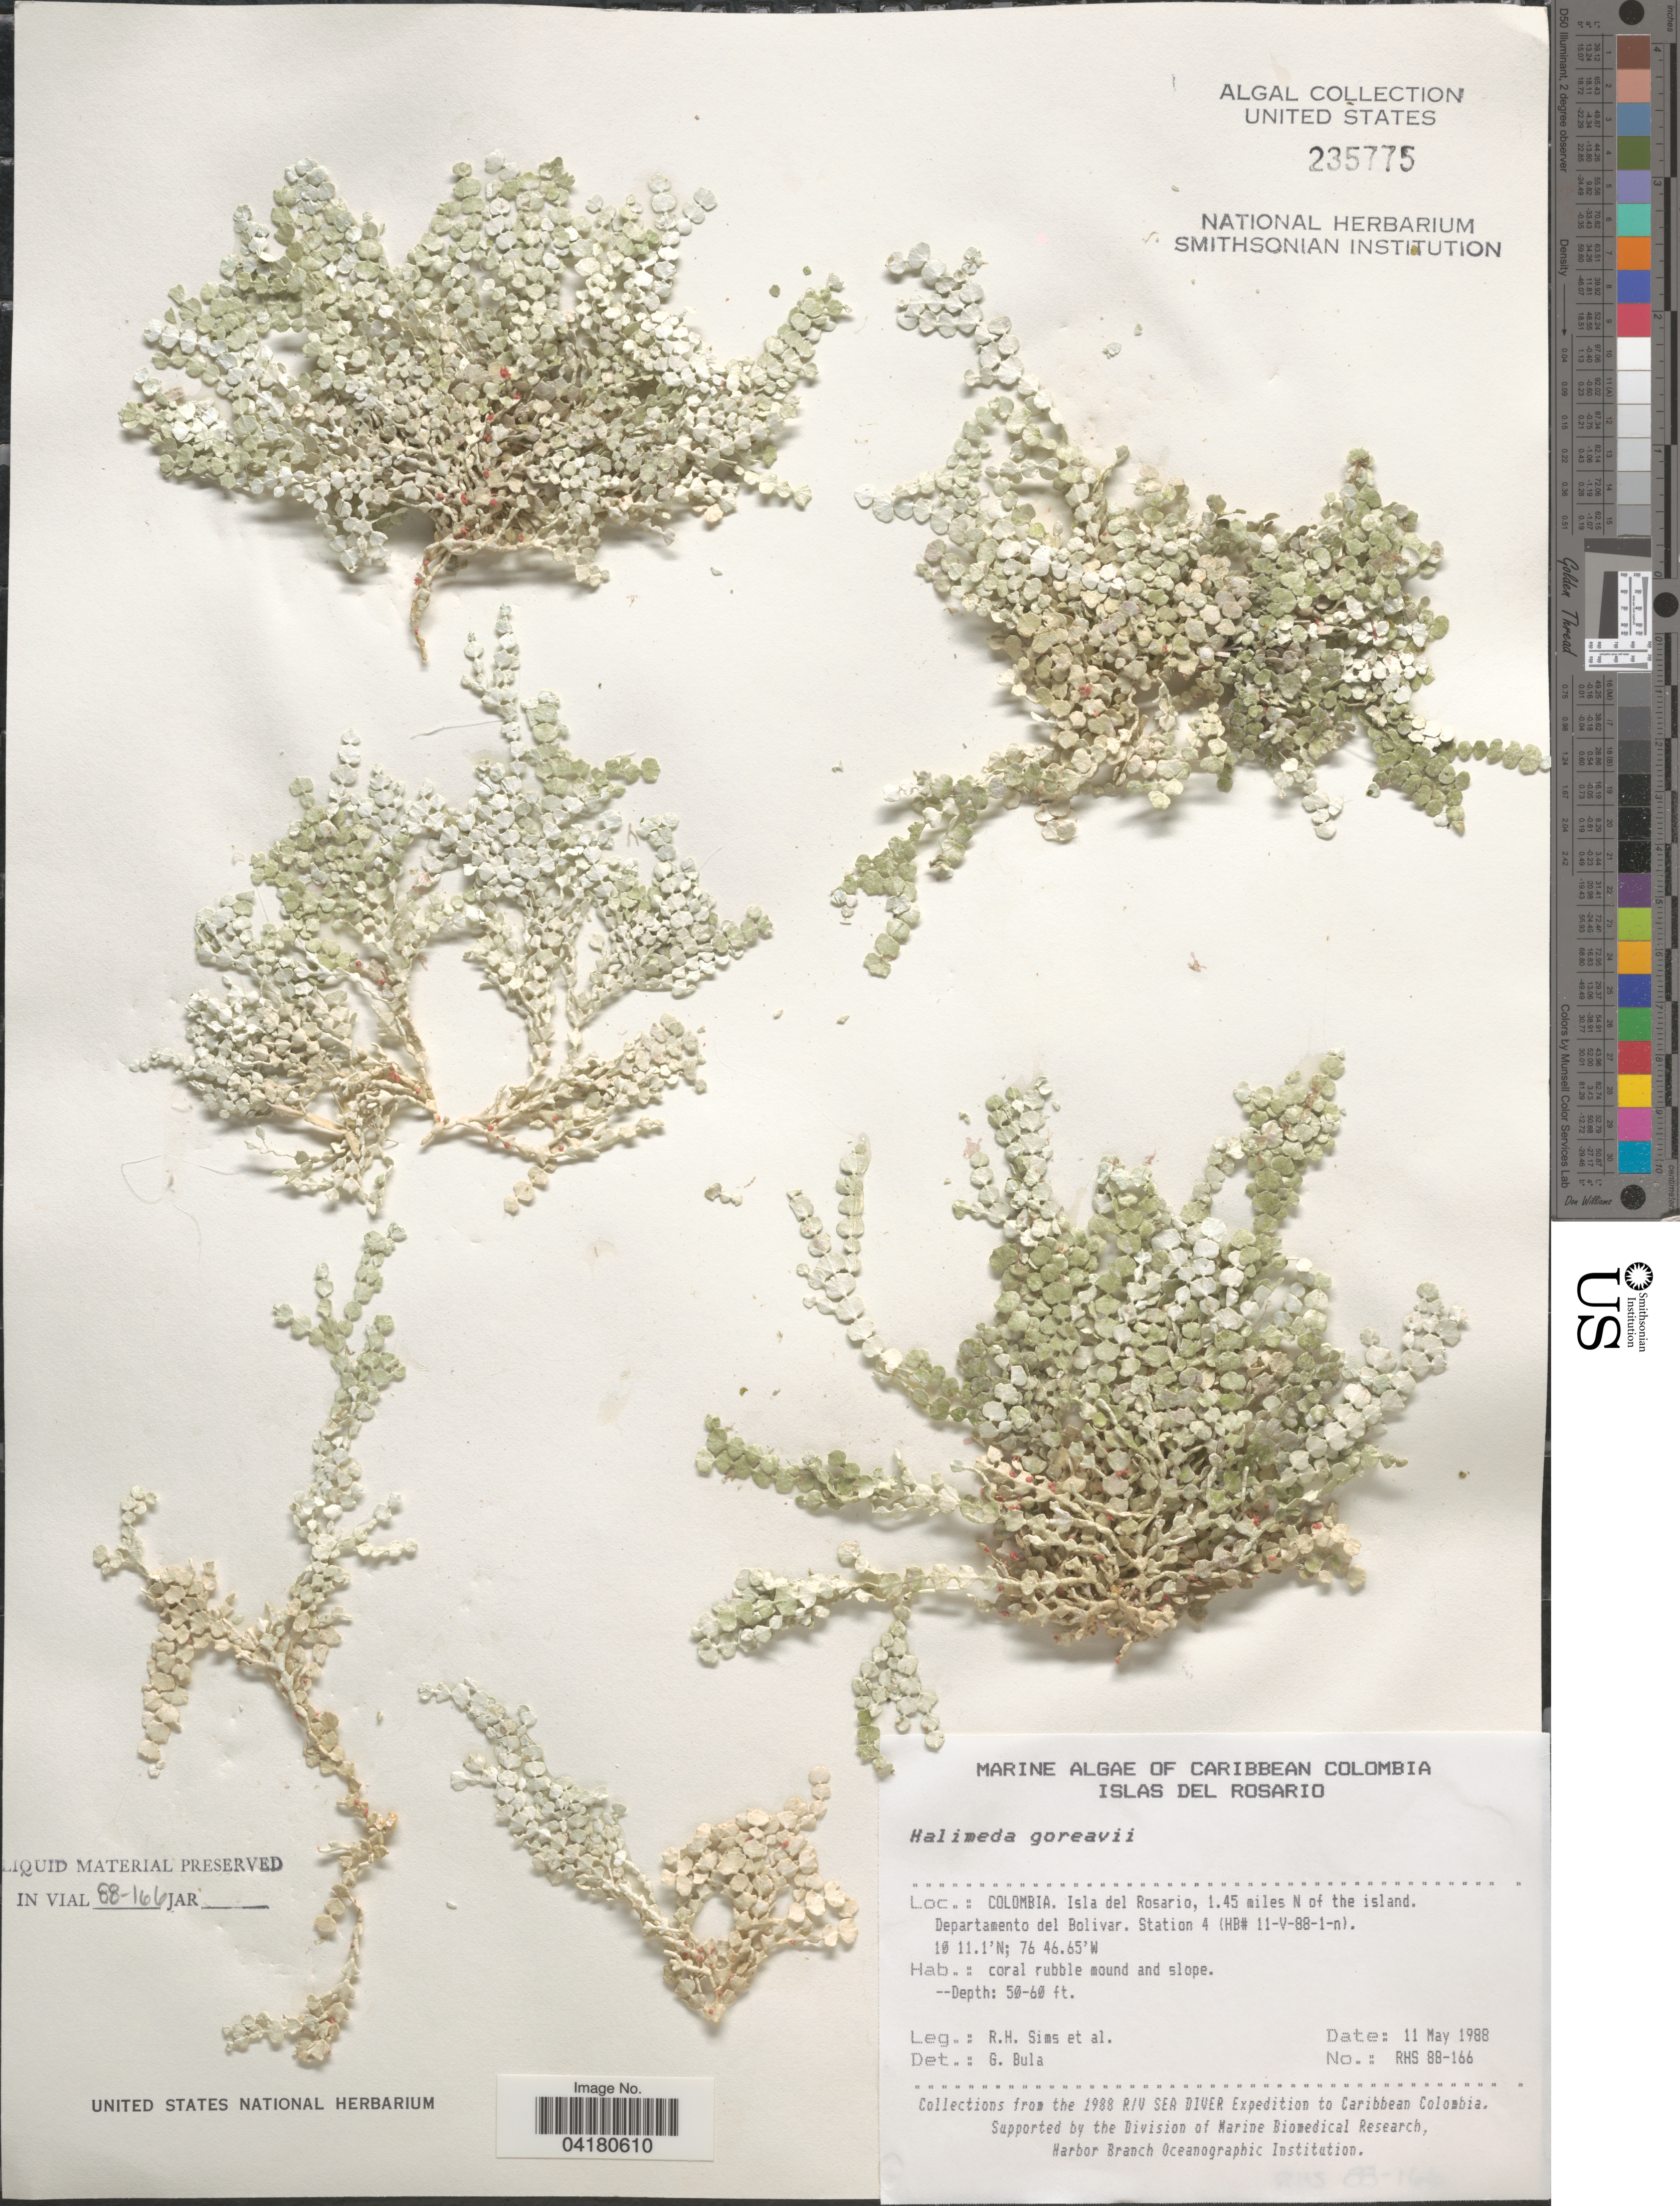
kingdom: Plantae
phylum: Chlorophyta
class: Ulvophyceae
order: Bryopsidales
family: Halimedaceae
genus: Halimeda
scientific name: Halimeda goreaui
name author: W.R. Taylor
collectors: R. H. Sims & et al.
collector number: RHS88-166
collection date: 1988-05-11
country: Colombia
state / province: Bolívar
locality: Caribbean Colombia. Isla del Rosario, 1.45 miles N of the island. Departamento del Bolivar. Station 4 (HB# 11-V-88-1-n). The 1988 R/V Sea Diver Expedition to Caribbean Colombia.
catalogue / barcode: US 235775